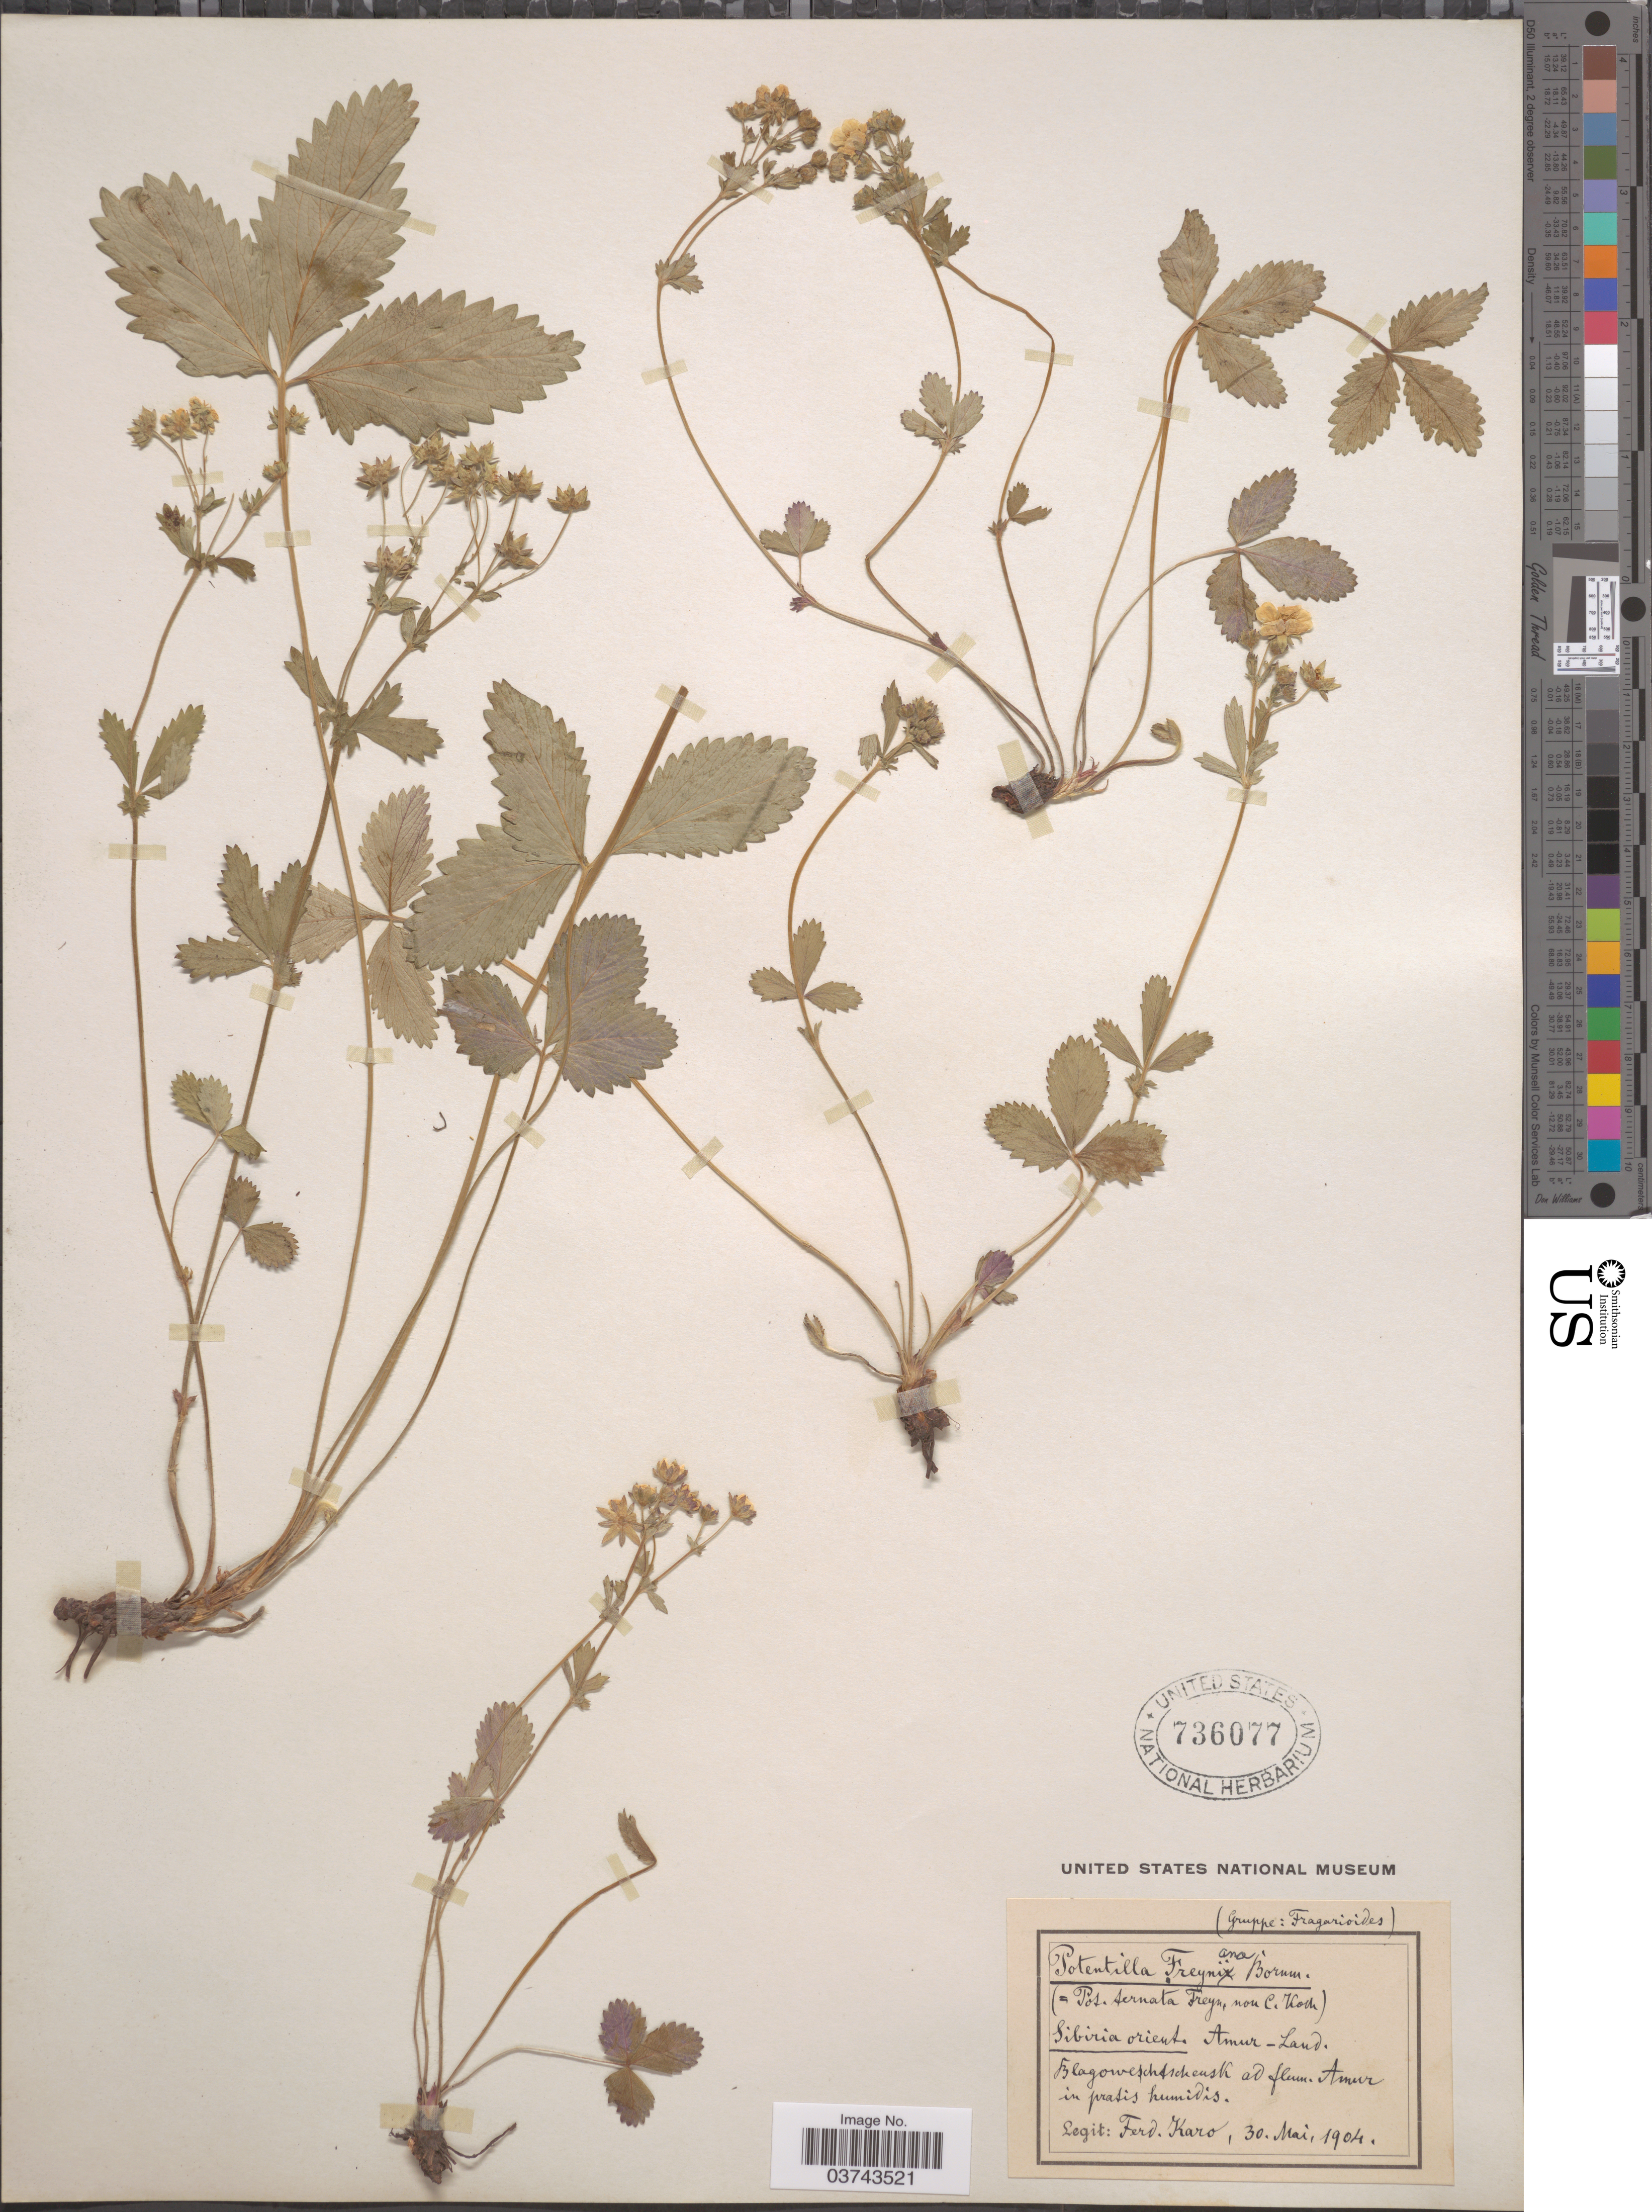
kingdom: Plantae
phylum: Tracheophyta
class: Magnoliopsida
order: Rosales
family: Rosaceae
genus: Potentilla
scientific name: Potentilla freyniana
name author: Bornm.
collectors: F. Karo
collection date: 1904-05-30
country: Russian Federation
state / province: Amur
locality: Sibiri orient. Amur-Land. Blagoweschtschensk ad flum. Amur.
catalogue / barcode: US 736077